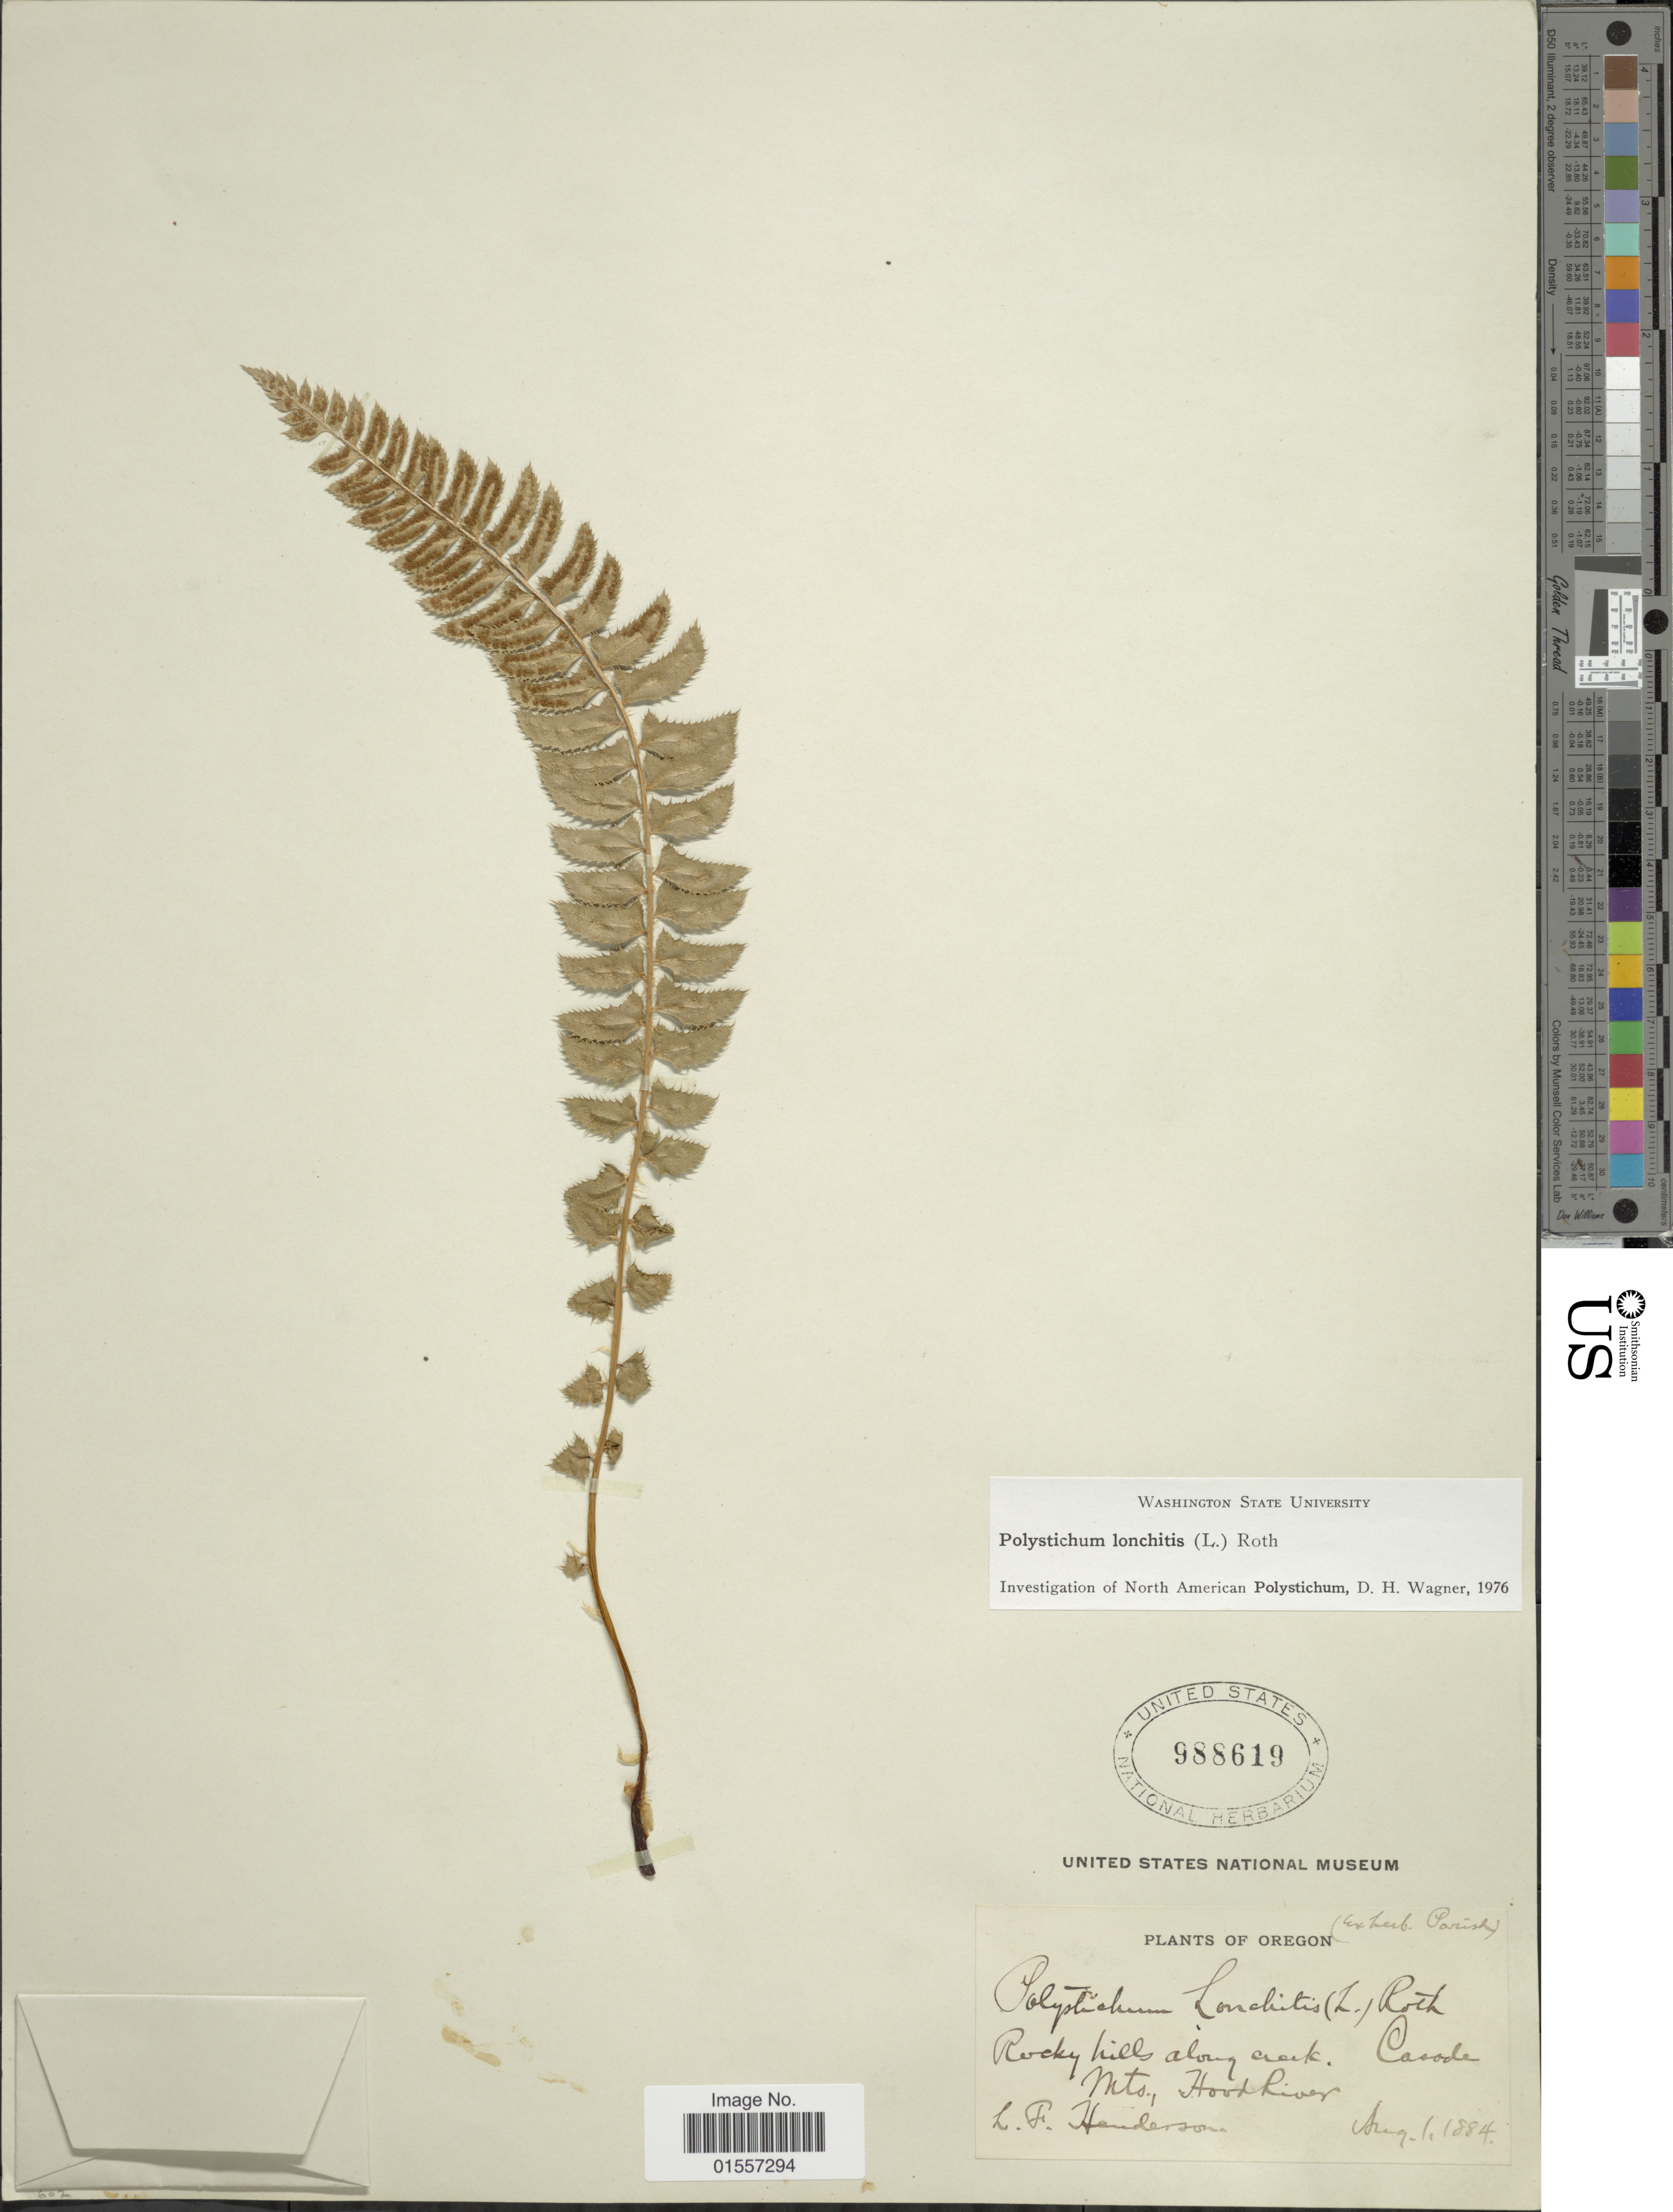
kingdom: Plantae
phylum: Tracheophyta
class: Polypodiopsida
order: Polypodiales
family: Dryopteridaceae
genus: Polystichum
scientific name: Polystichum lonchitis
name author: (Roth) L.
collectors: L. Henderson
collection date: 1884-08-01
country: United States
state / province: Oregon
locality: Rocky hills along creek Mts, Hood river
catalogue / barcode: US 988619